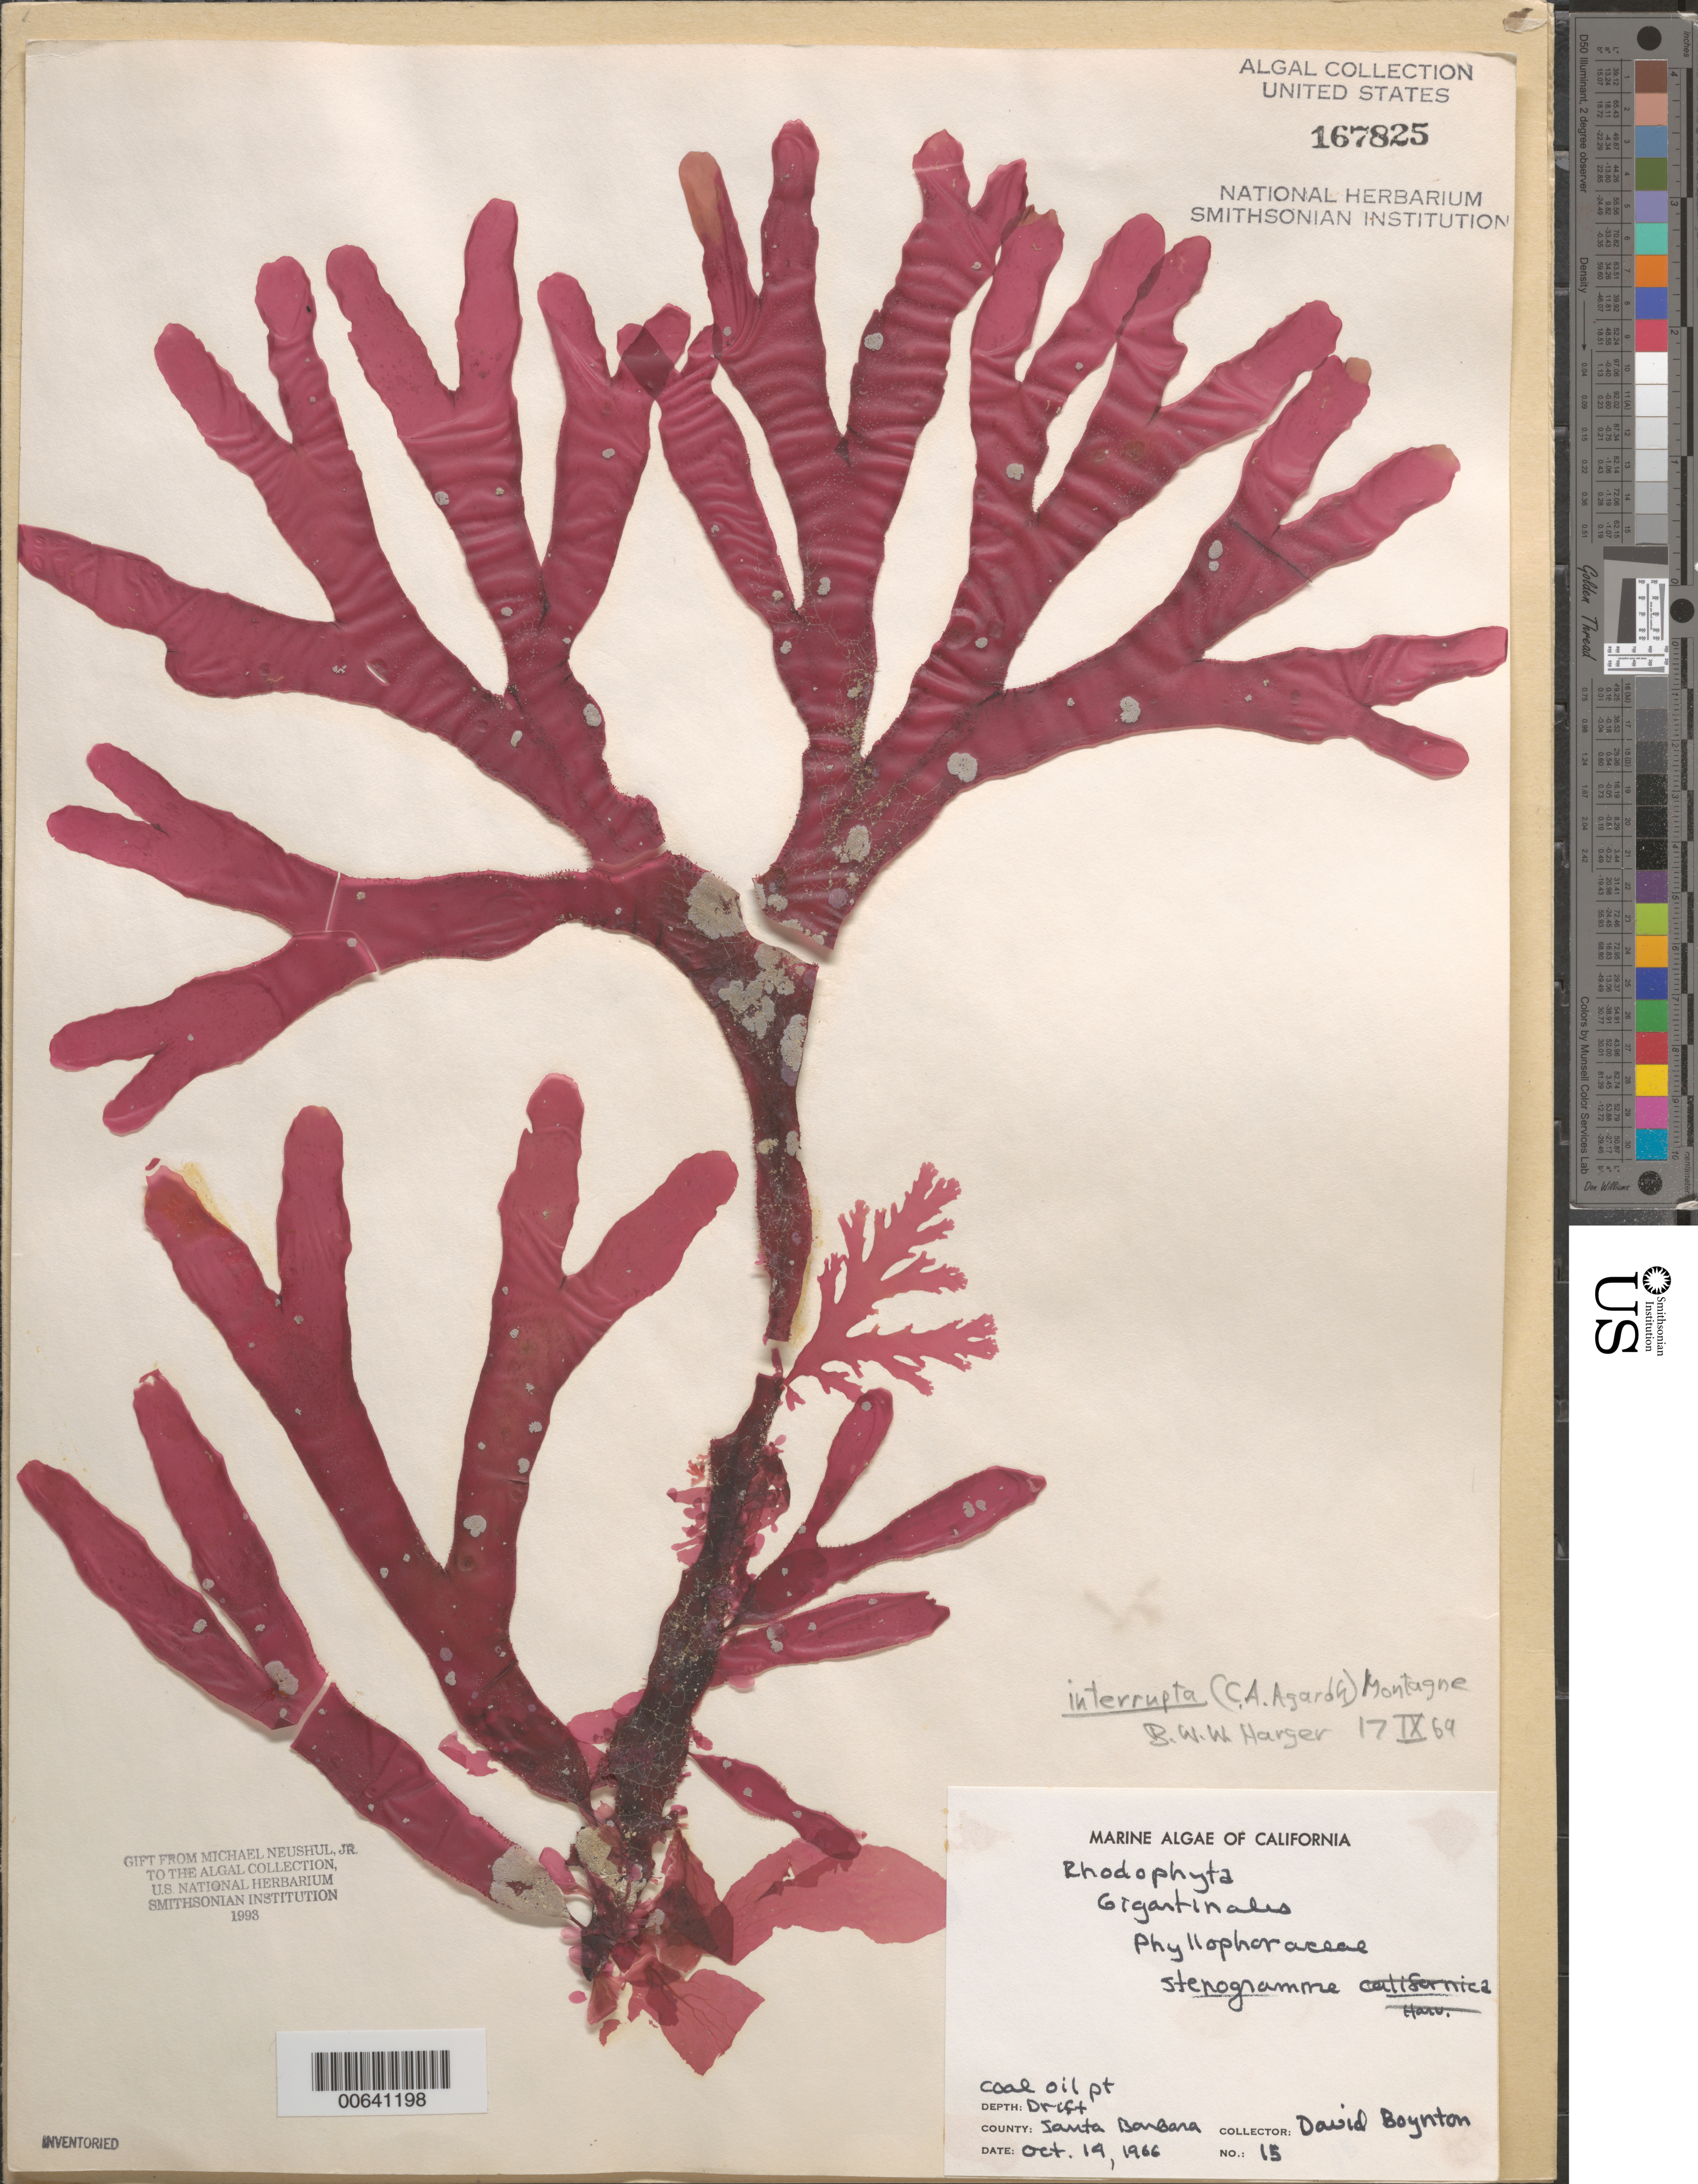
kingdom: Plantae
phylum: Rhodophyta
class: Florideophyceae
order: Gigartinales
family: Phyllophoraceae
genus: Stenogramma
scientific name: Stenogramma interruptum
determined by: Harger, B. W. W.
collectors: D. Boynton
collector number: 15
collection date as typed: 14 Oct 1966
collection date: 1966-10-14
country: United States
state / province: California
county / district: Santa Barbara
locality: Coal Oil Point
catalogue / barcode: US 167825